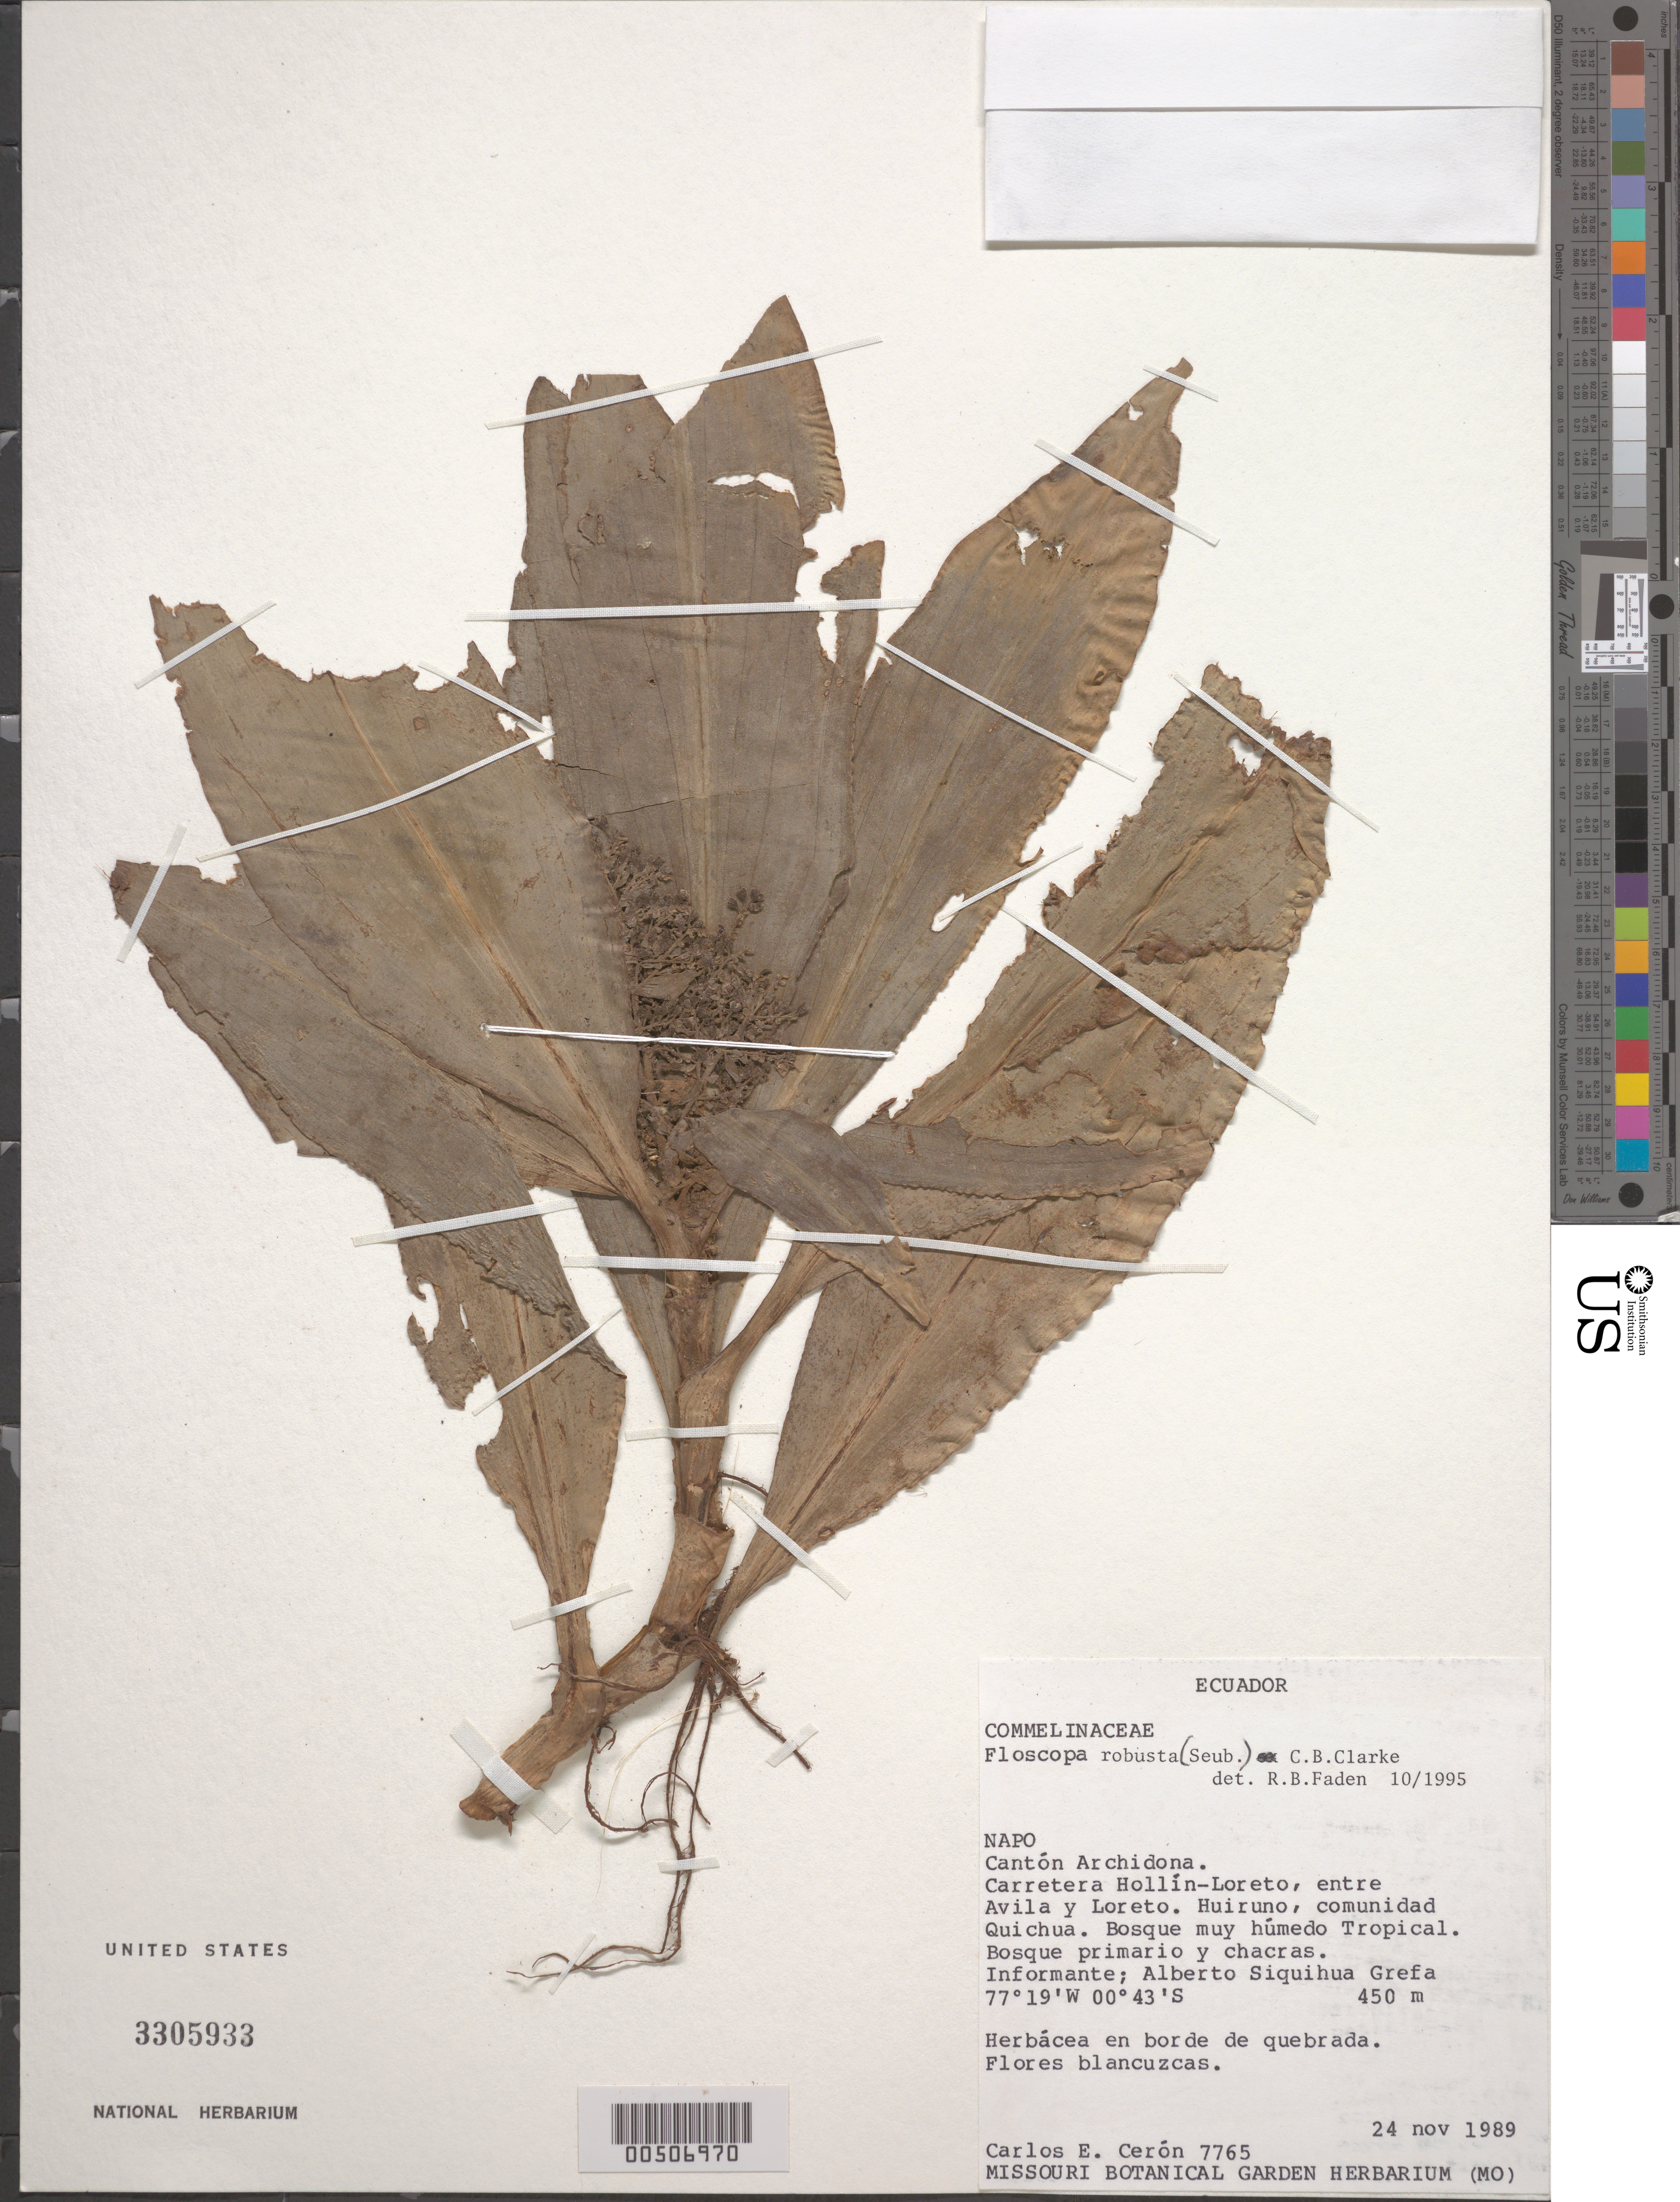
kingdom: Plantae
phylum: Tracheophyta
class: Liliopsida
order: Commelinales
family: Commelinaceae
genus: Floscopa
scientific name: Floscopa robusta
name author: (Seub.) C.B. Clarke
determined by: Faden, Robert B., (US), Smithsonian Institution - National Museum of Natural History (UNITED STATES)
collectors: C. E. Cerón M.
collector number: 7765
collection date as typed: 24 Nov 1989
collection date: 1989-11-24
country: Ecuador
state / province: Napo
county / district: Archidona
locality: Canton archidona, Carretera hollin-loreto, between avila and loreto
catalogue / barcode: US 3305933